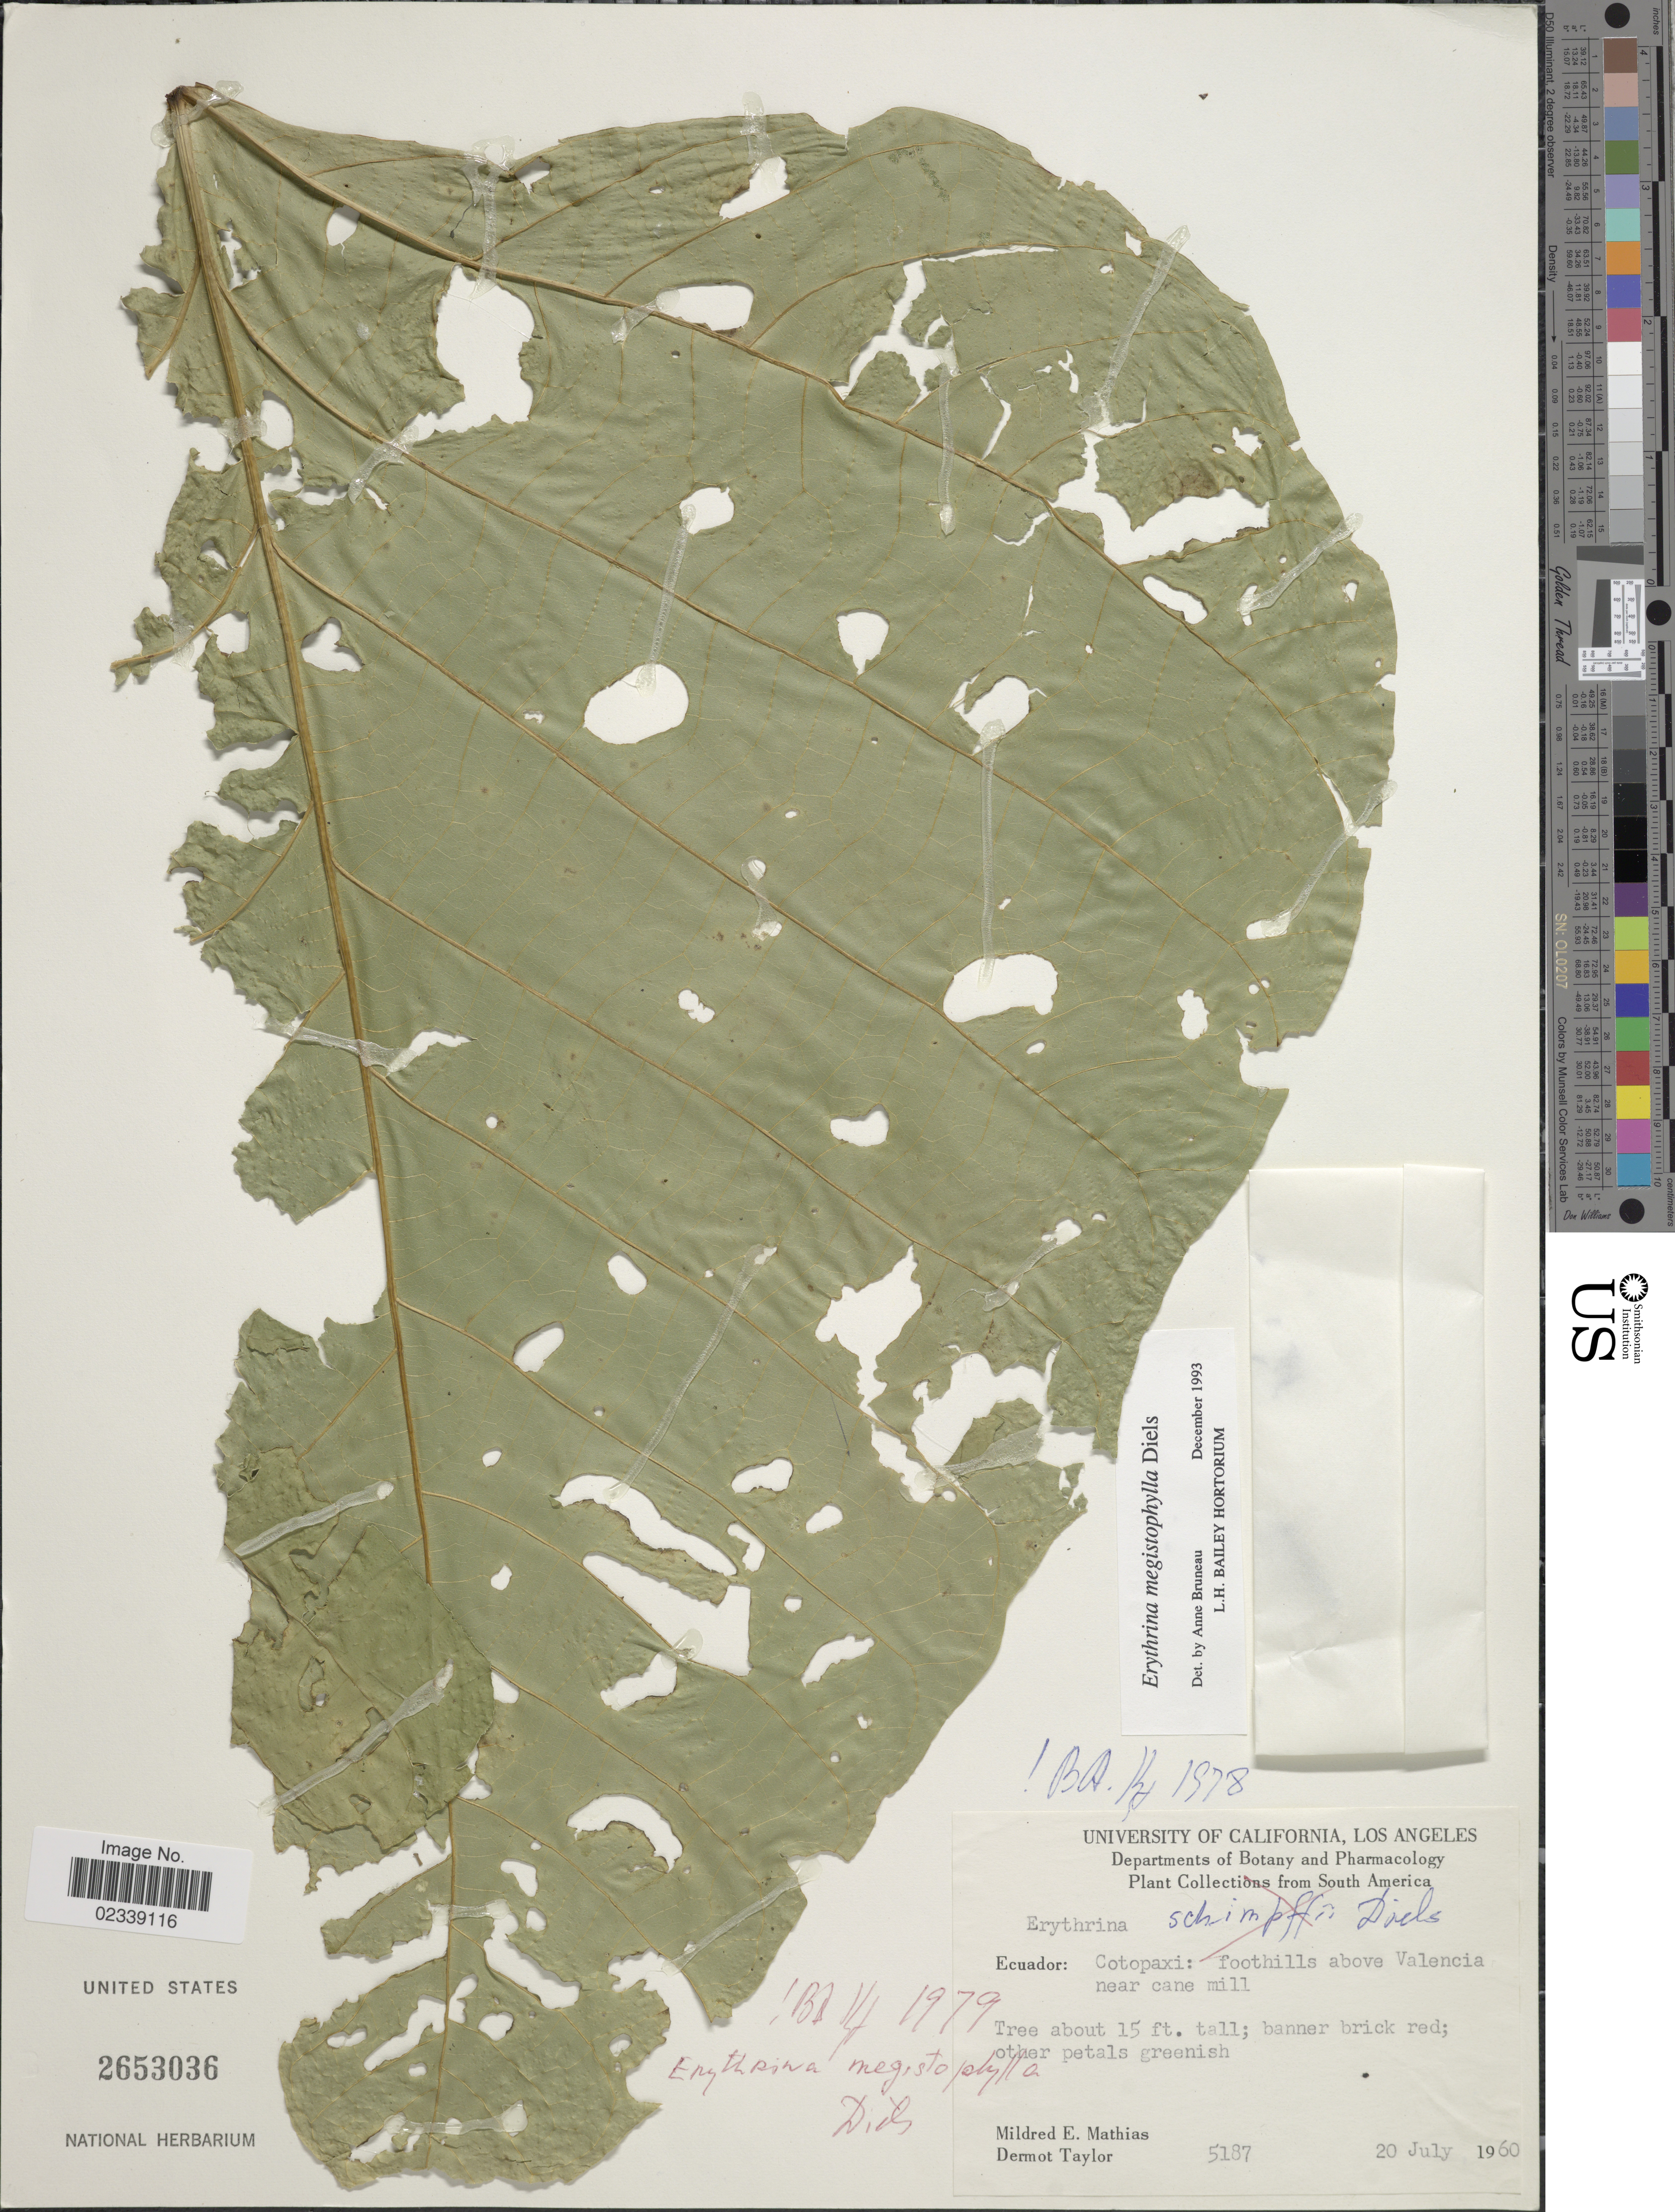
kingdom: Plantae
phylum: Tracheophyta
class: Magnoliopsida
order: Fabales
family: Fabaceae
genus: Erythrina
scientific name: Erythrina megistophylla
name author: Diels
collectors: M. E. Mathias & D. Taylor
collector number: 5187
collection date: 1960-07-20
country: Ecuador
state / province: Cotopaxi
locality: Foothills above Valencia near cane mill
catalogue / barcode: US 2653036